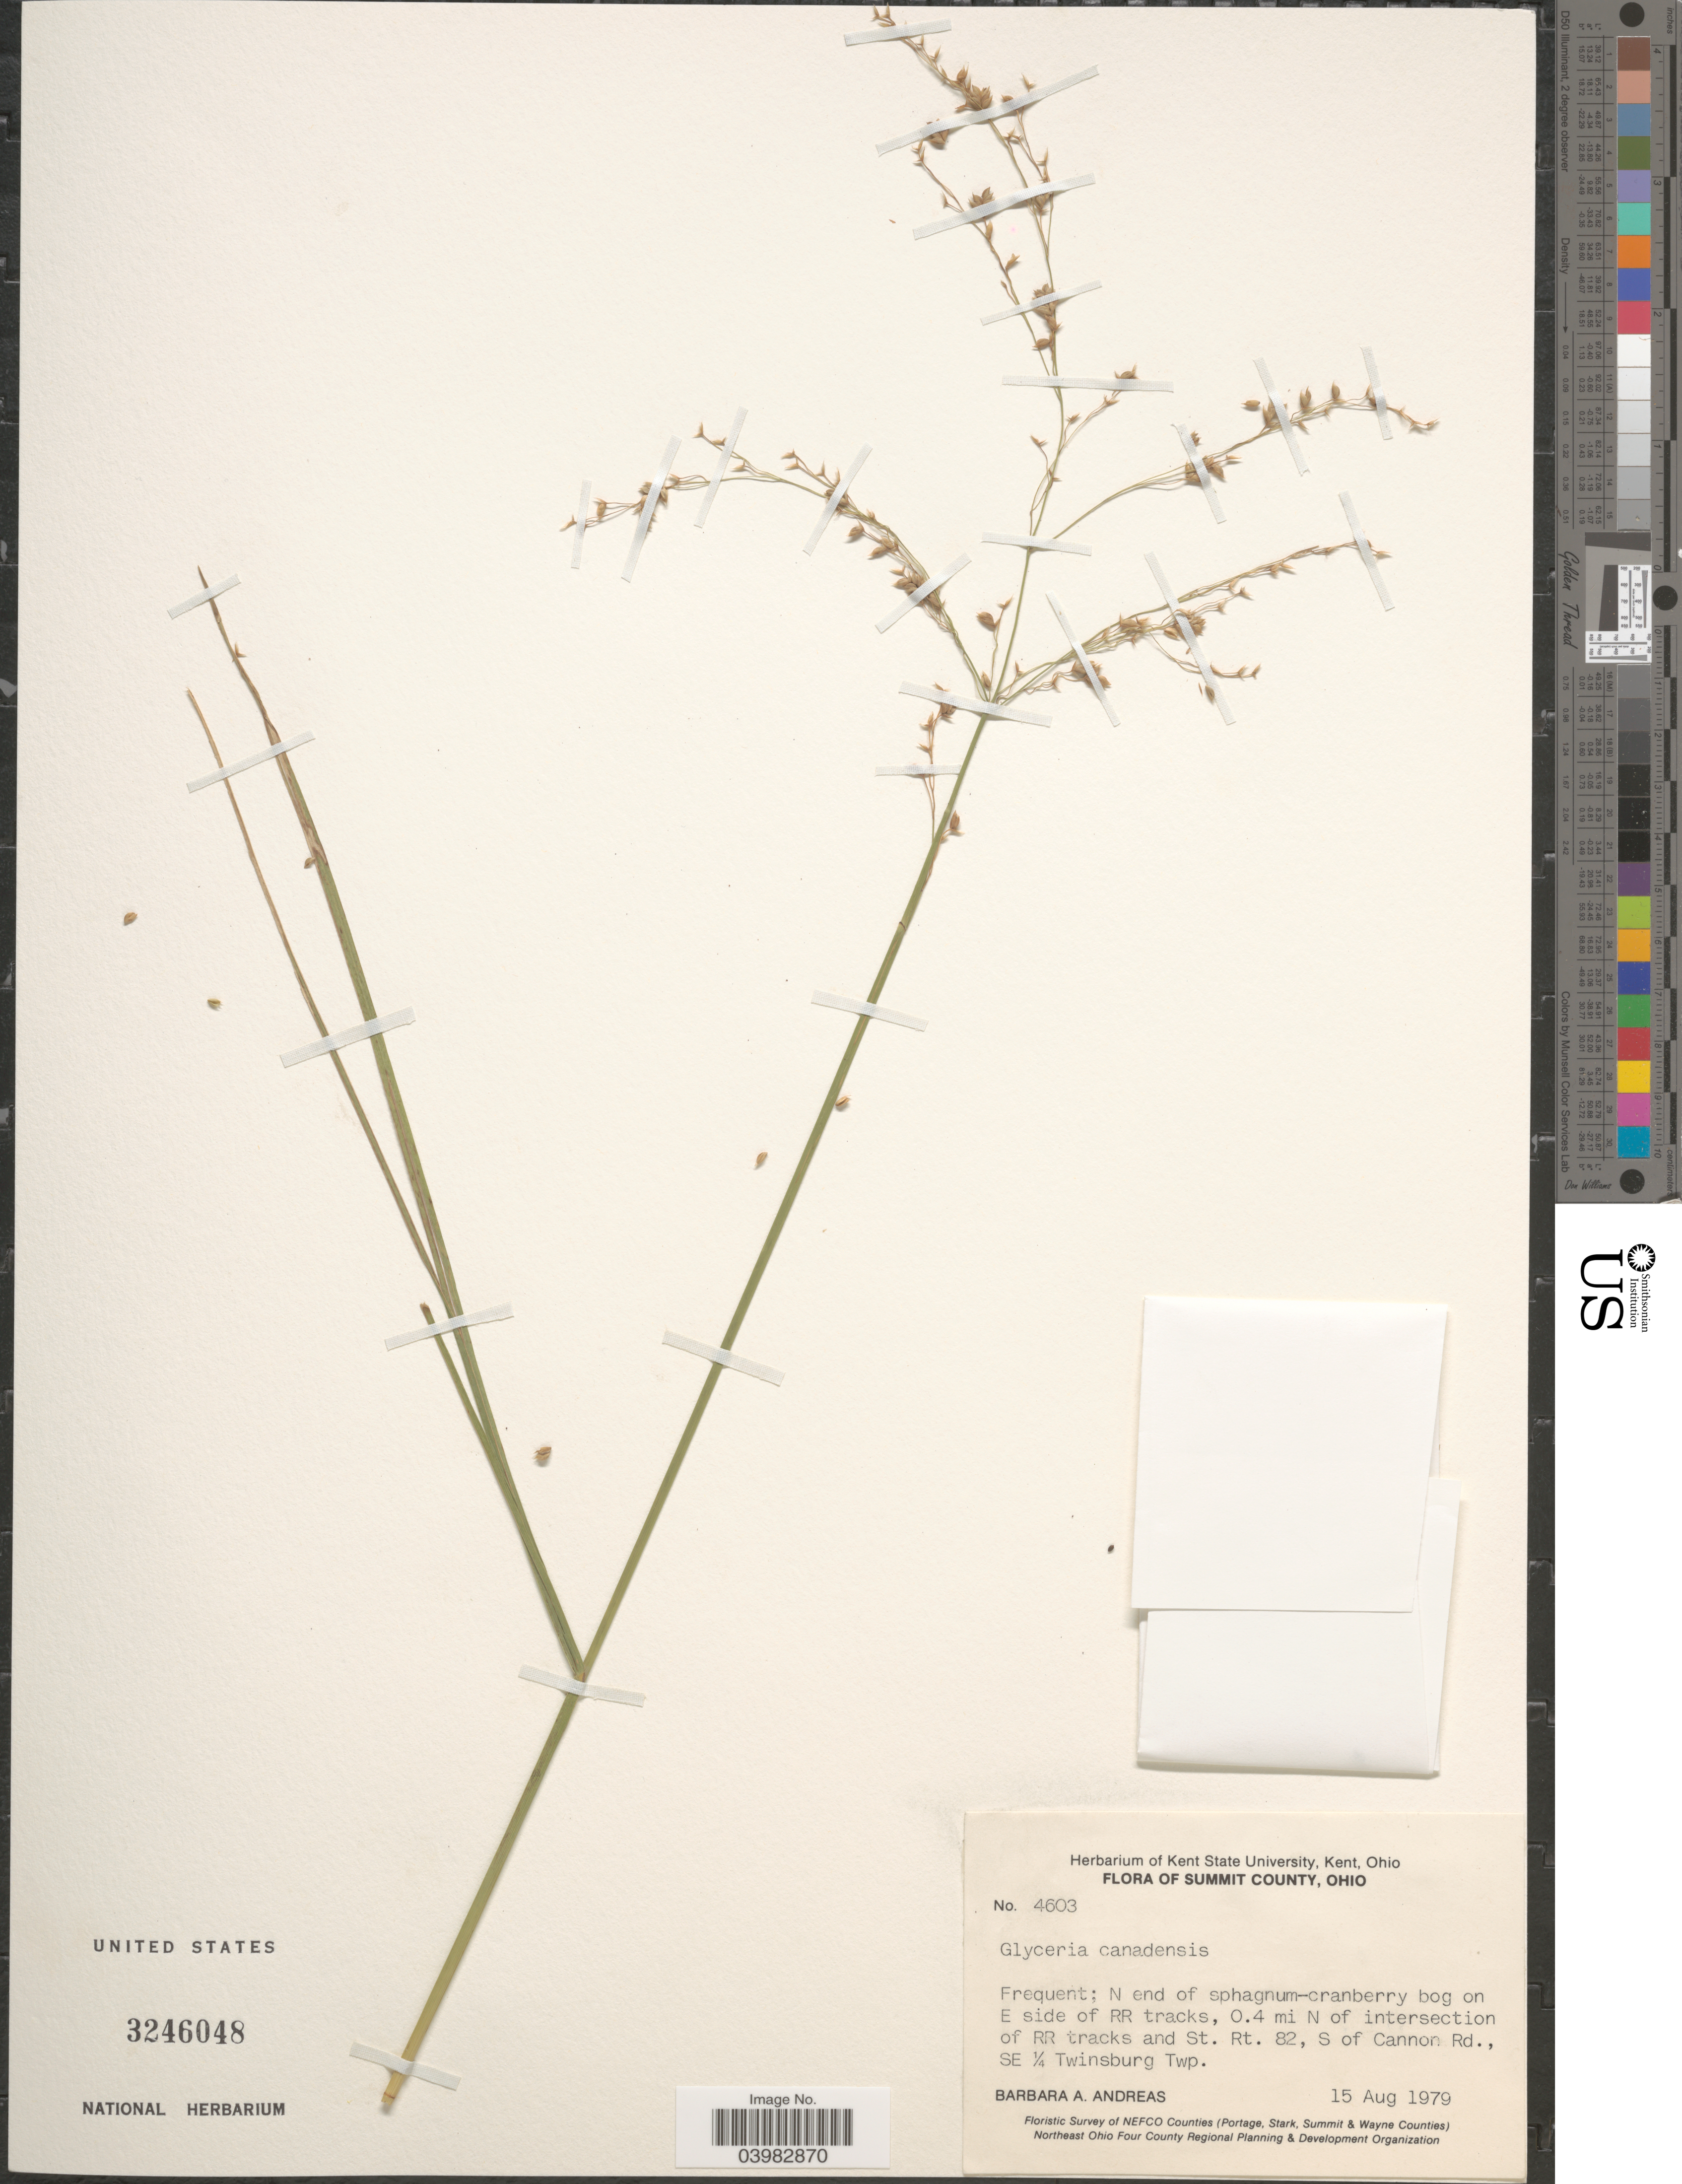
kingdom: Plantae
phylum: Tracheophyta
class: Liliopsida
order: Poales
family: Poaceae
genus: Glyceria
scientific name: Glyceria canadensis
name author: (Michx.) Trin.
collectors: B. A. Andreas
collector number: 4603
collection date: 1979-08-15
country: United States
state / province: Ohio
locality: Summit County. N end of sphagnum-cranberry bog on E side of RR tracks, 0.4 mi N of intersection of RR tracks and St. Rt. 82, S of Cannon Rd., SE ¼ Twinsburg Twp.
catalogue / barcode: US 3246048